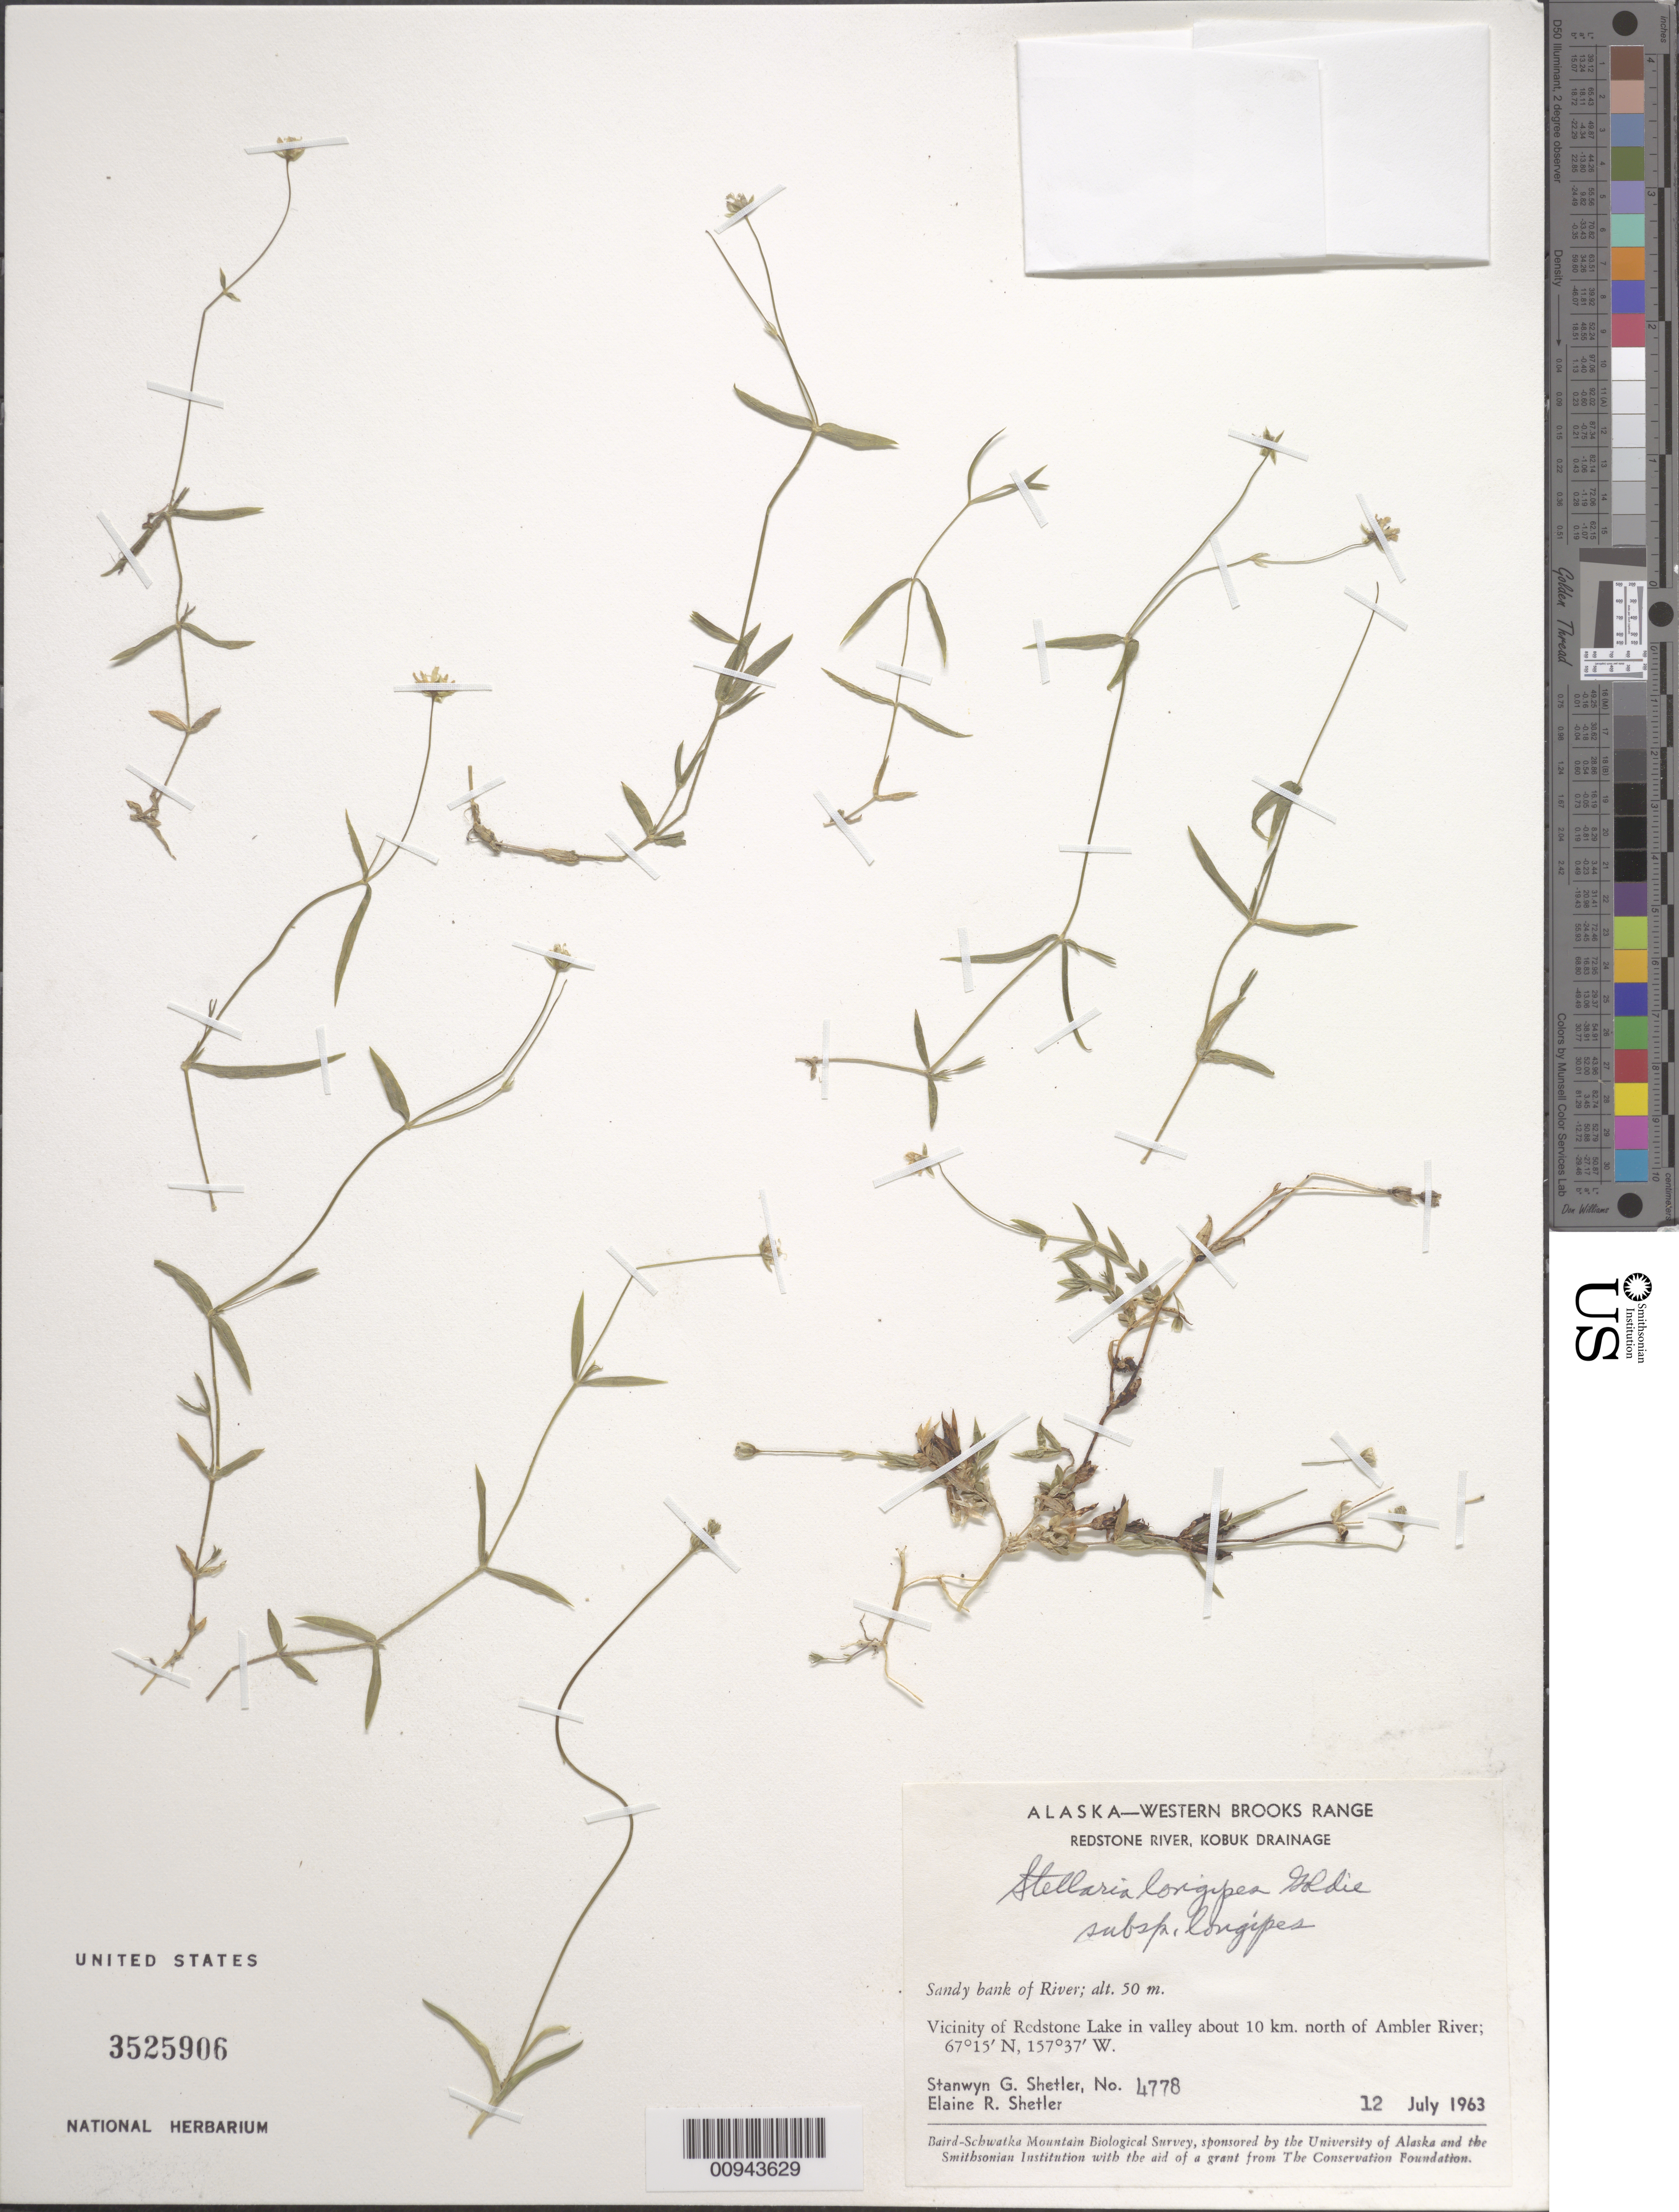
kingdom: Plantae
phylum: Tracheophyta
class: Magnoliopsida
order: Caryophyllales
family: Caryophyllaceae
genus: Stellaria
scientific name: Stellaria longipes subsp. longipes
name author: Goldie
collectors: S. Shetler & E. R. Shetler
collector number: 4778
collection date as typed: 12 Jul 1963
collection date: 1963-07-12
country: United States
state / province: Alaska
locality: Vicinity of Redstone Lake in valley about 10 km. north of Ambler River. Western Brooks Range, Redstone River, Kobuk Drainage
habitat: Sandy bank of River.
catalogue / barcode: US 3525906